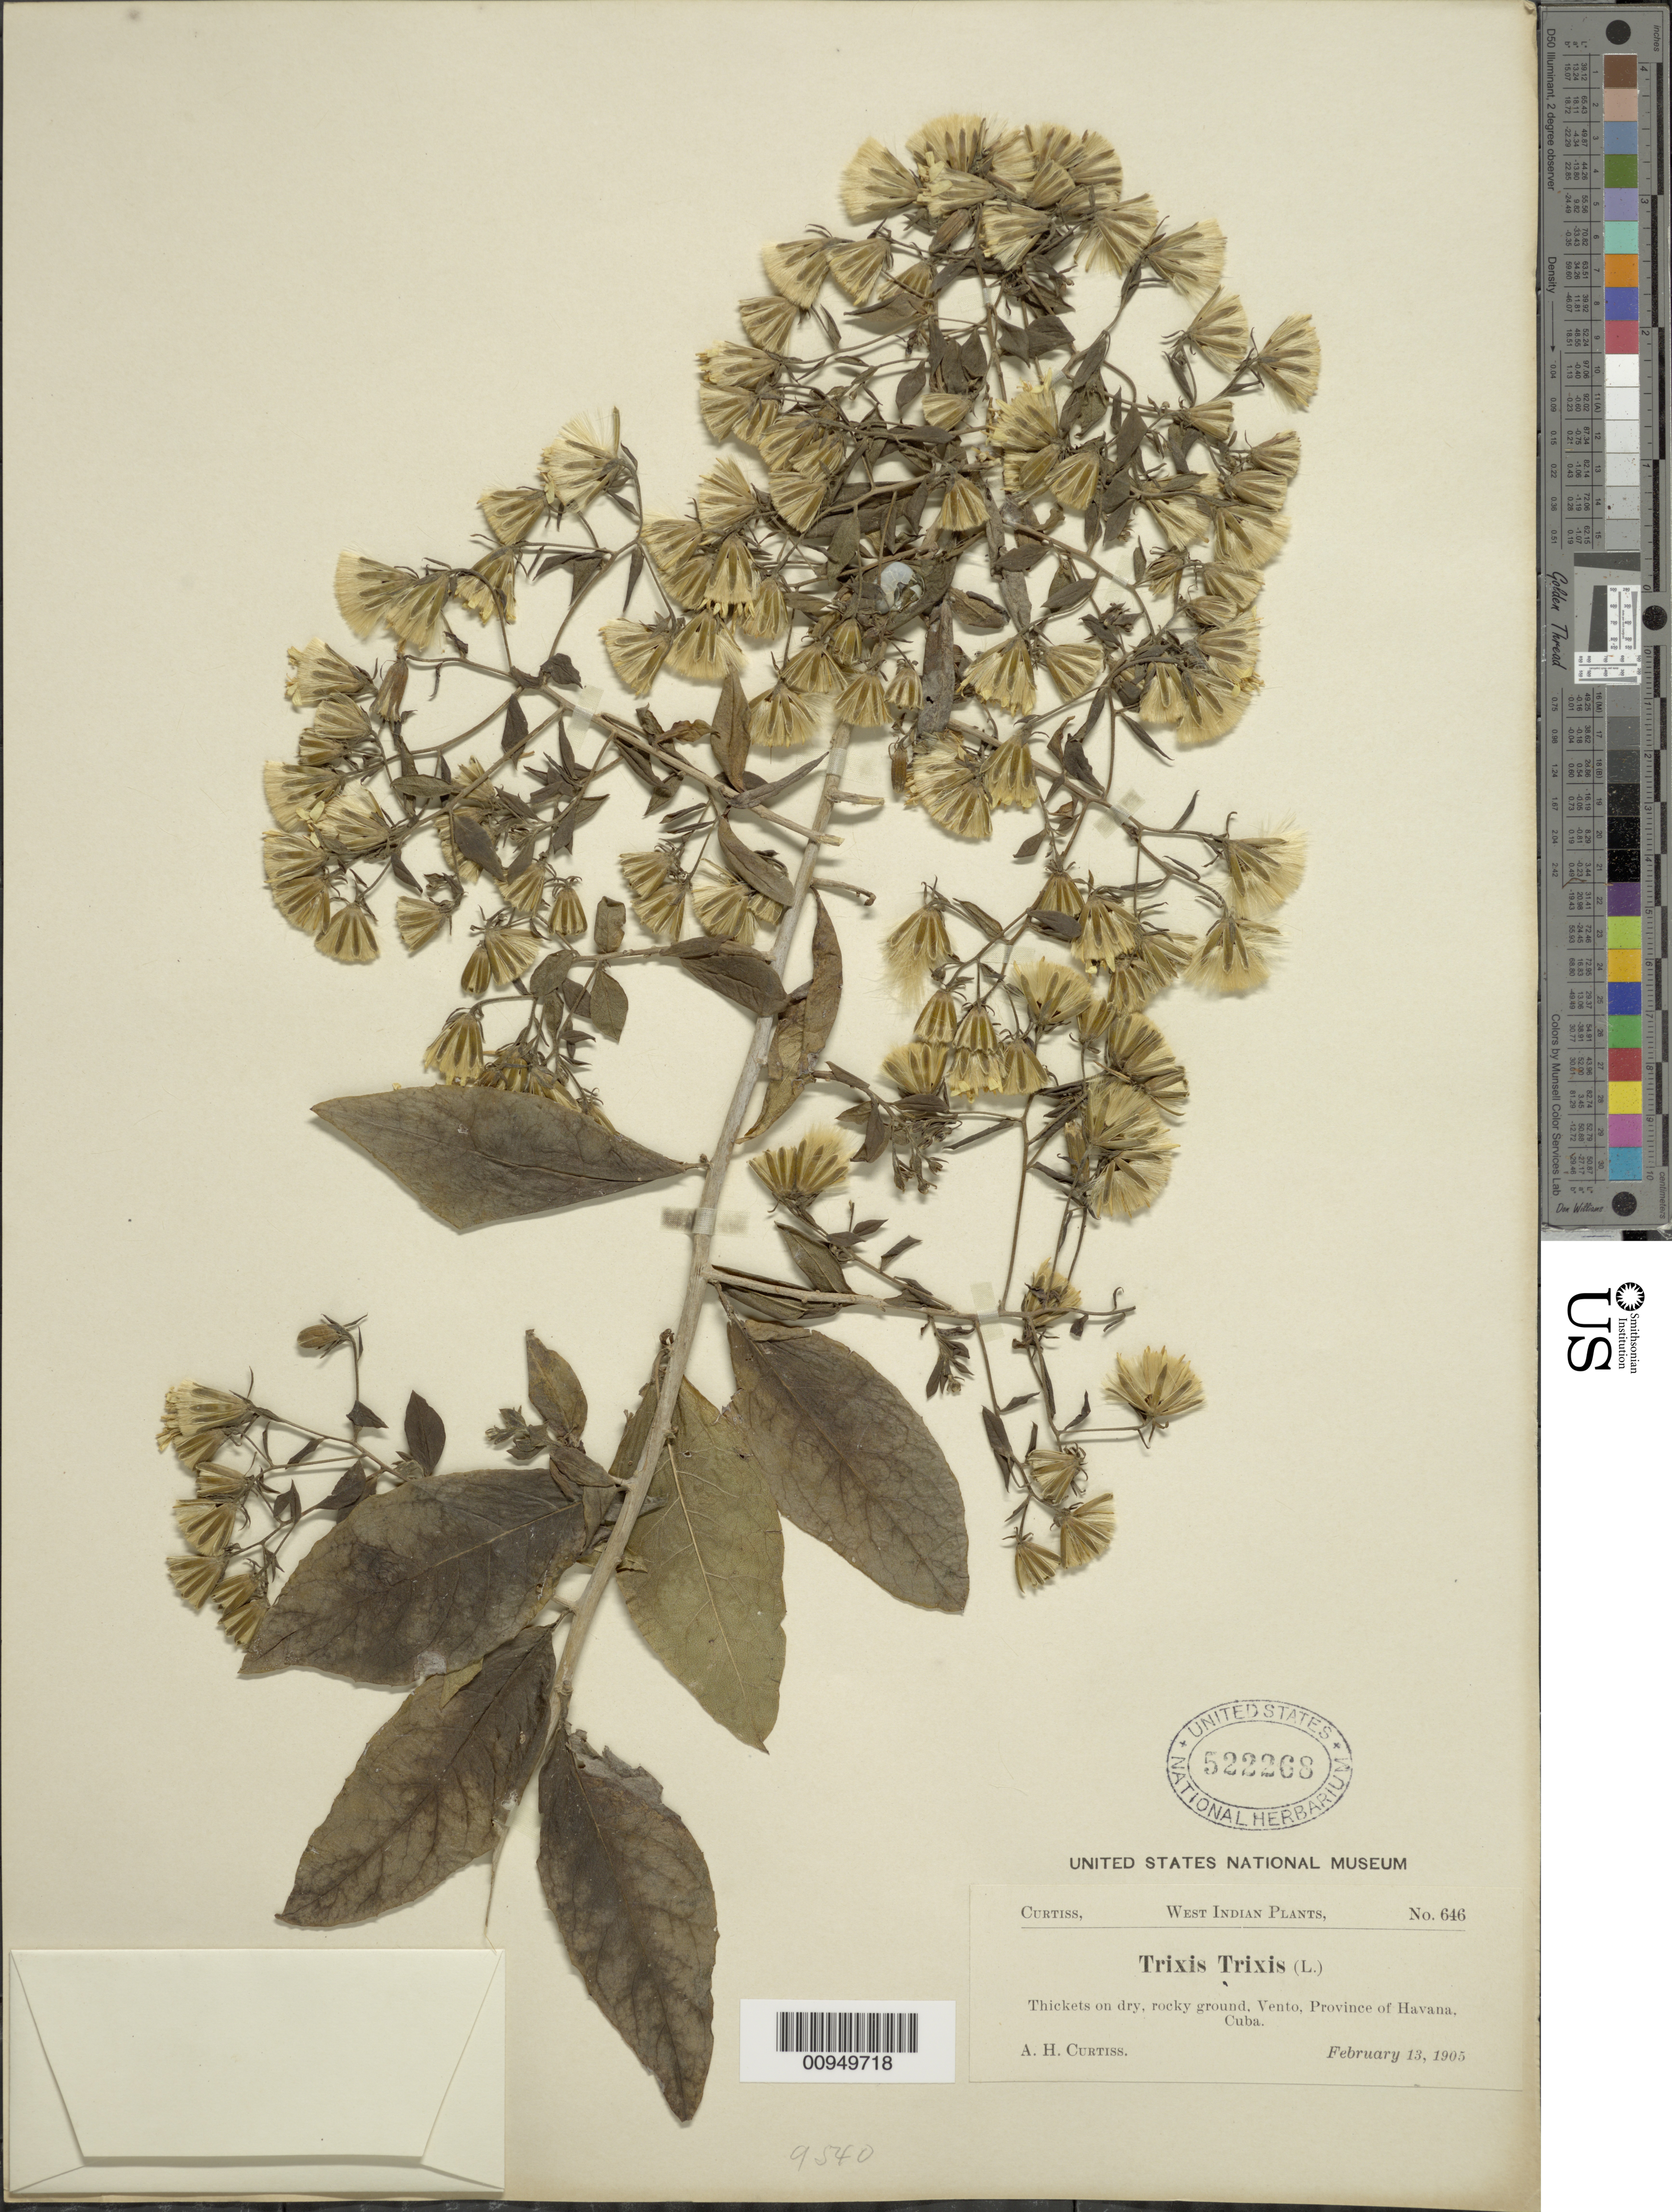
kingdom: Plantae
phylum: Tracheophyta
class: Magnoliopsida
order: Asterales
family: Asteraceae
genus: Trixis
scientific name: Trixis inula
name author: Crantz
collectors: A. H. Curtiss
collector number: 646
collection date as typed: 13 Feb 1905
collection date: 1905-02-13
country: Cuba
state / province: La Habana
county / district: Dry forest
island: Cuba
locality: Vento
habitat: Thickets on dry, rocky ground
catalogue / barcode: US 522268